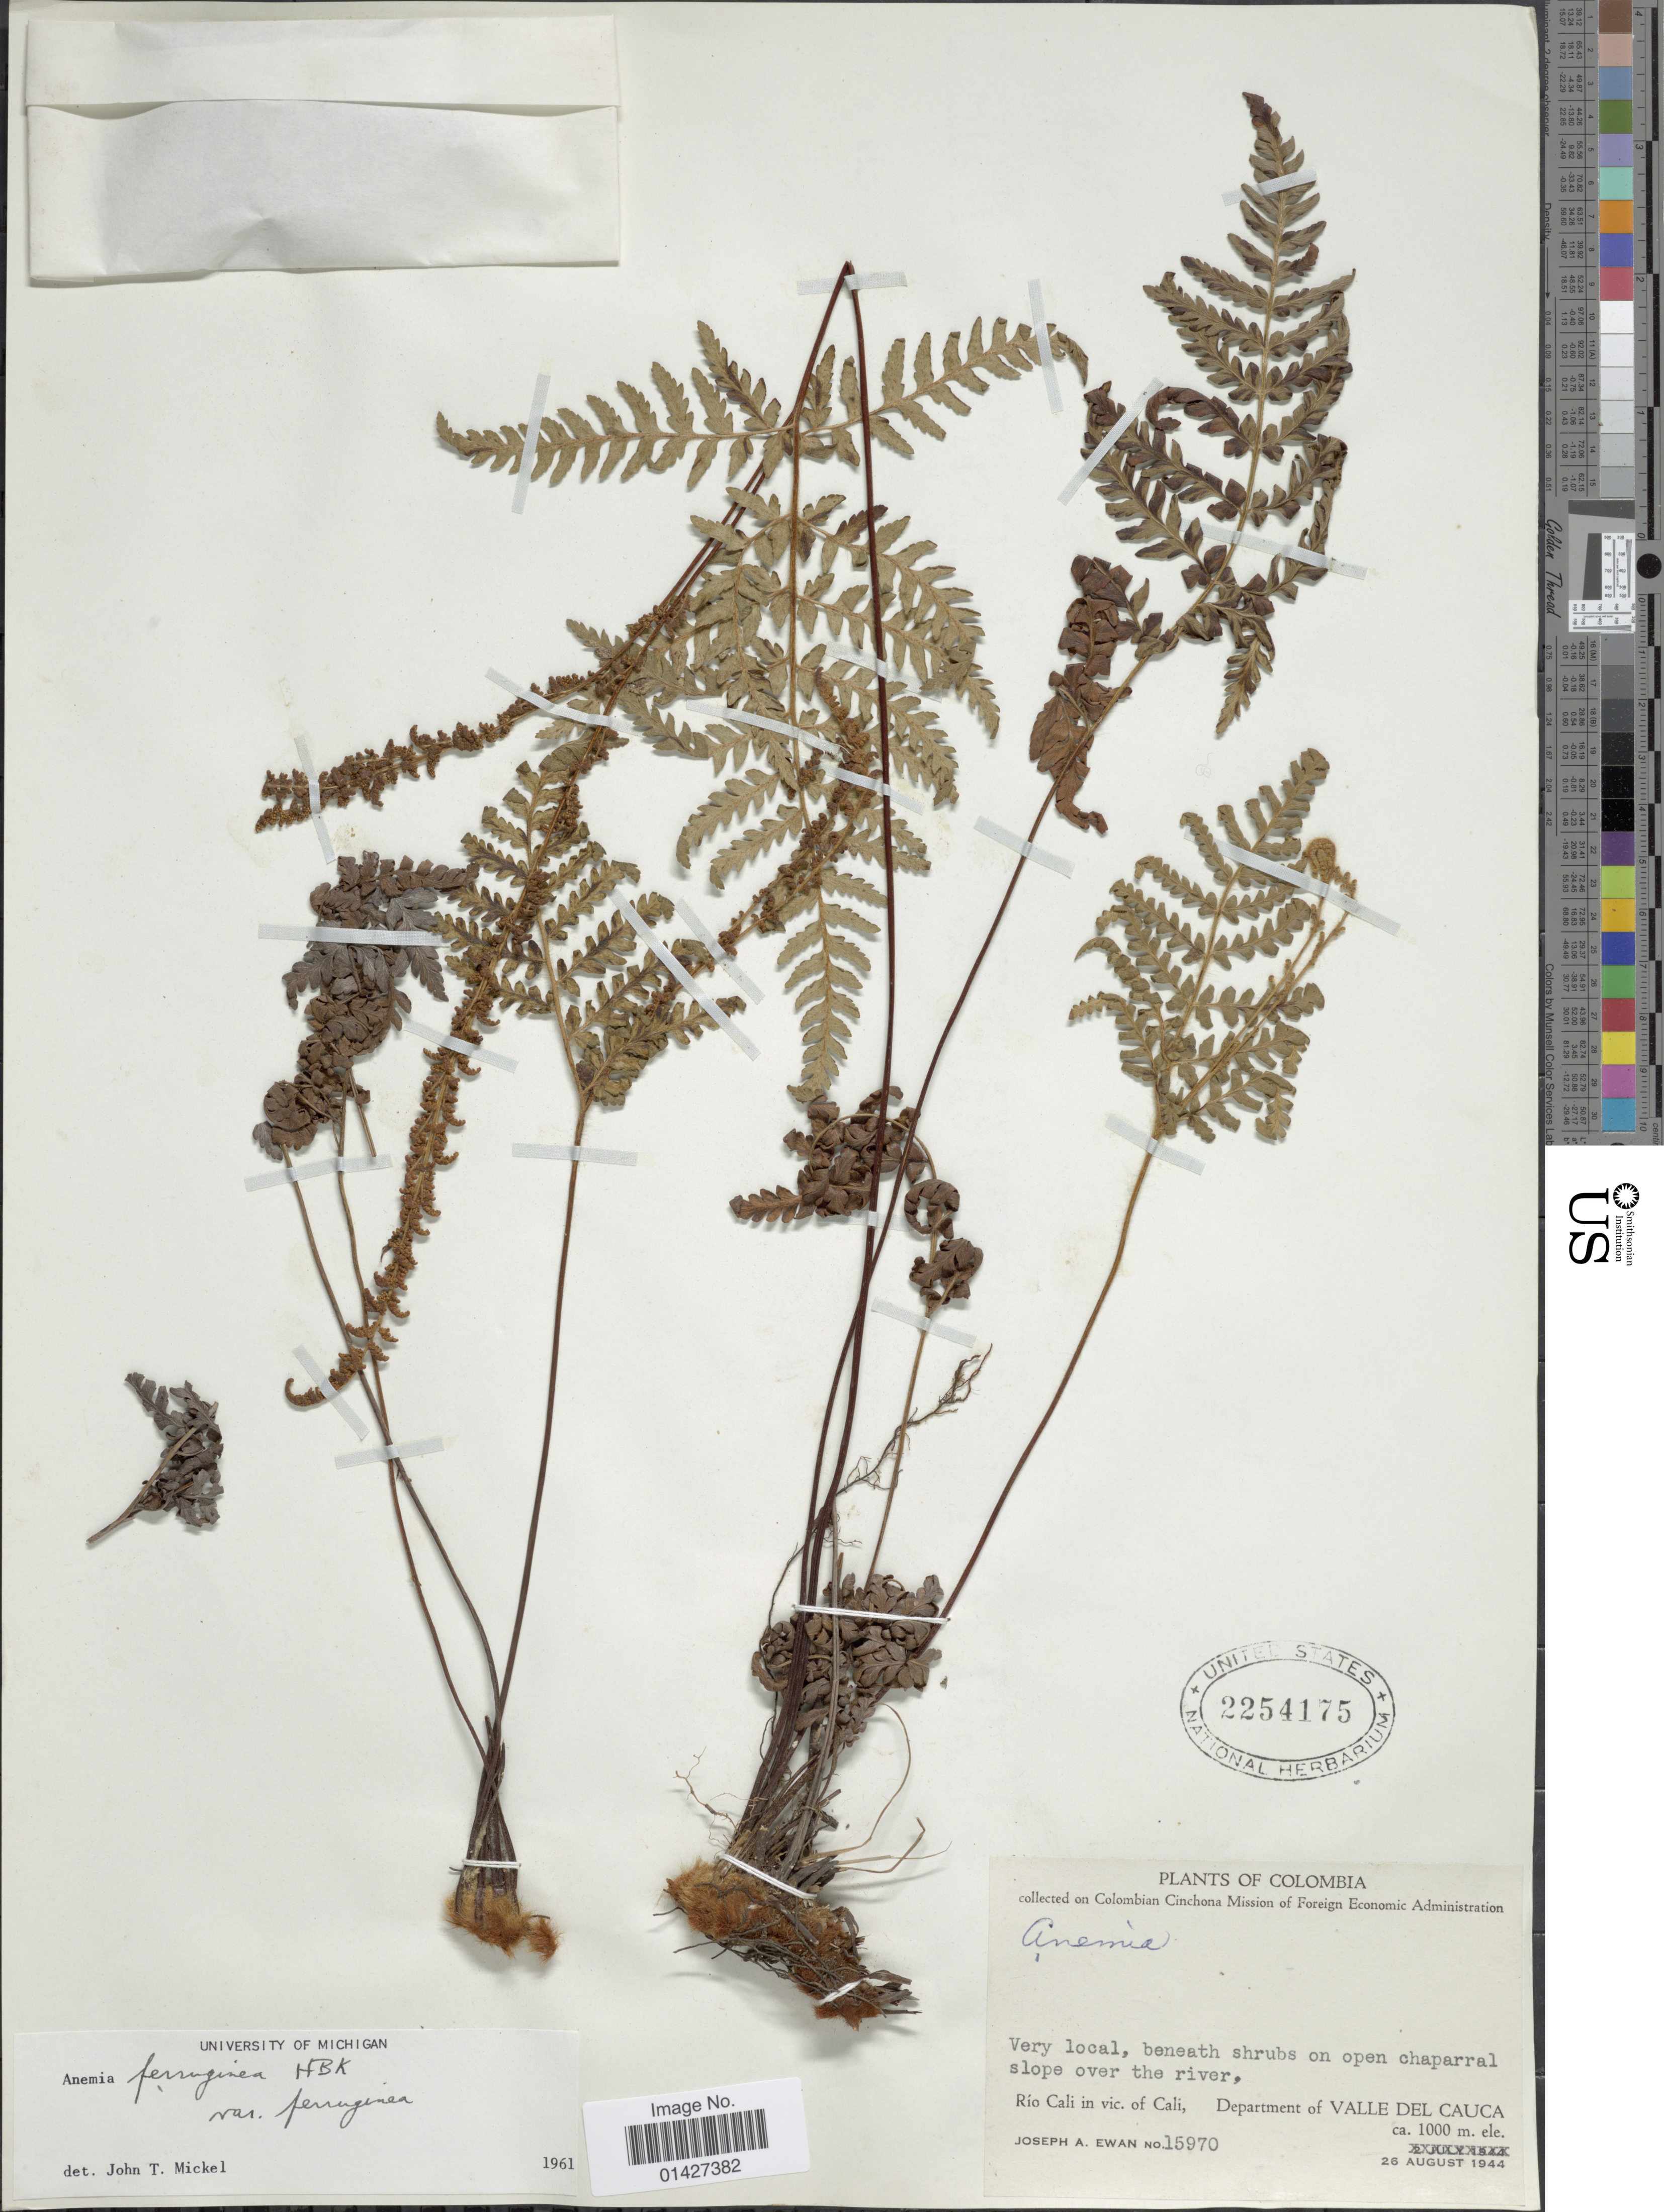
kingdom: Plantae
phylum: Tracheophyta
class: Polypodiopsida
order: Schizaeales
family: Anemiaceae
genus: Anemia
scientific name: Anemia ferruginea var. ferruginea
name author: Kunth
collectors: J. A. Ewan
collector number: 15970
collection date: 1944-08-26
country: Colombia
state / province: Valle del Cauca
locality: Very local, beneath shrubs on open chaparral slope over the river. Río Cali in vic. of Cali, Department of Valle del Cauca.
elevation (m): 1000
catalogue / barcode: US 2254175